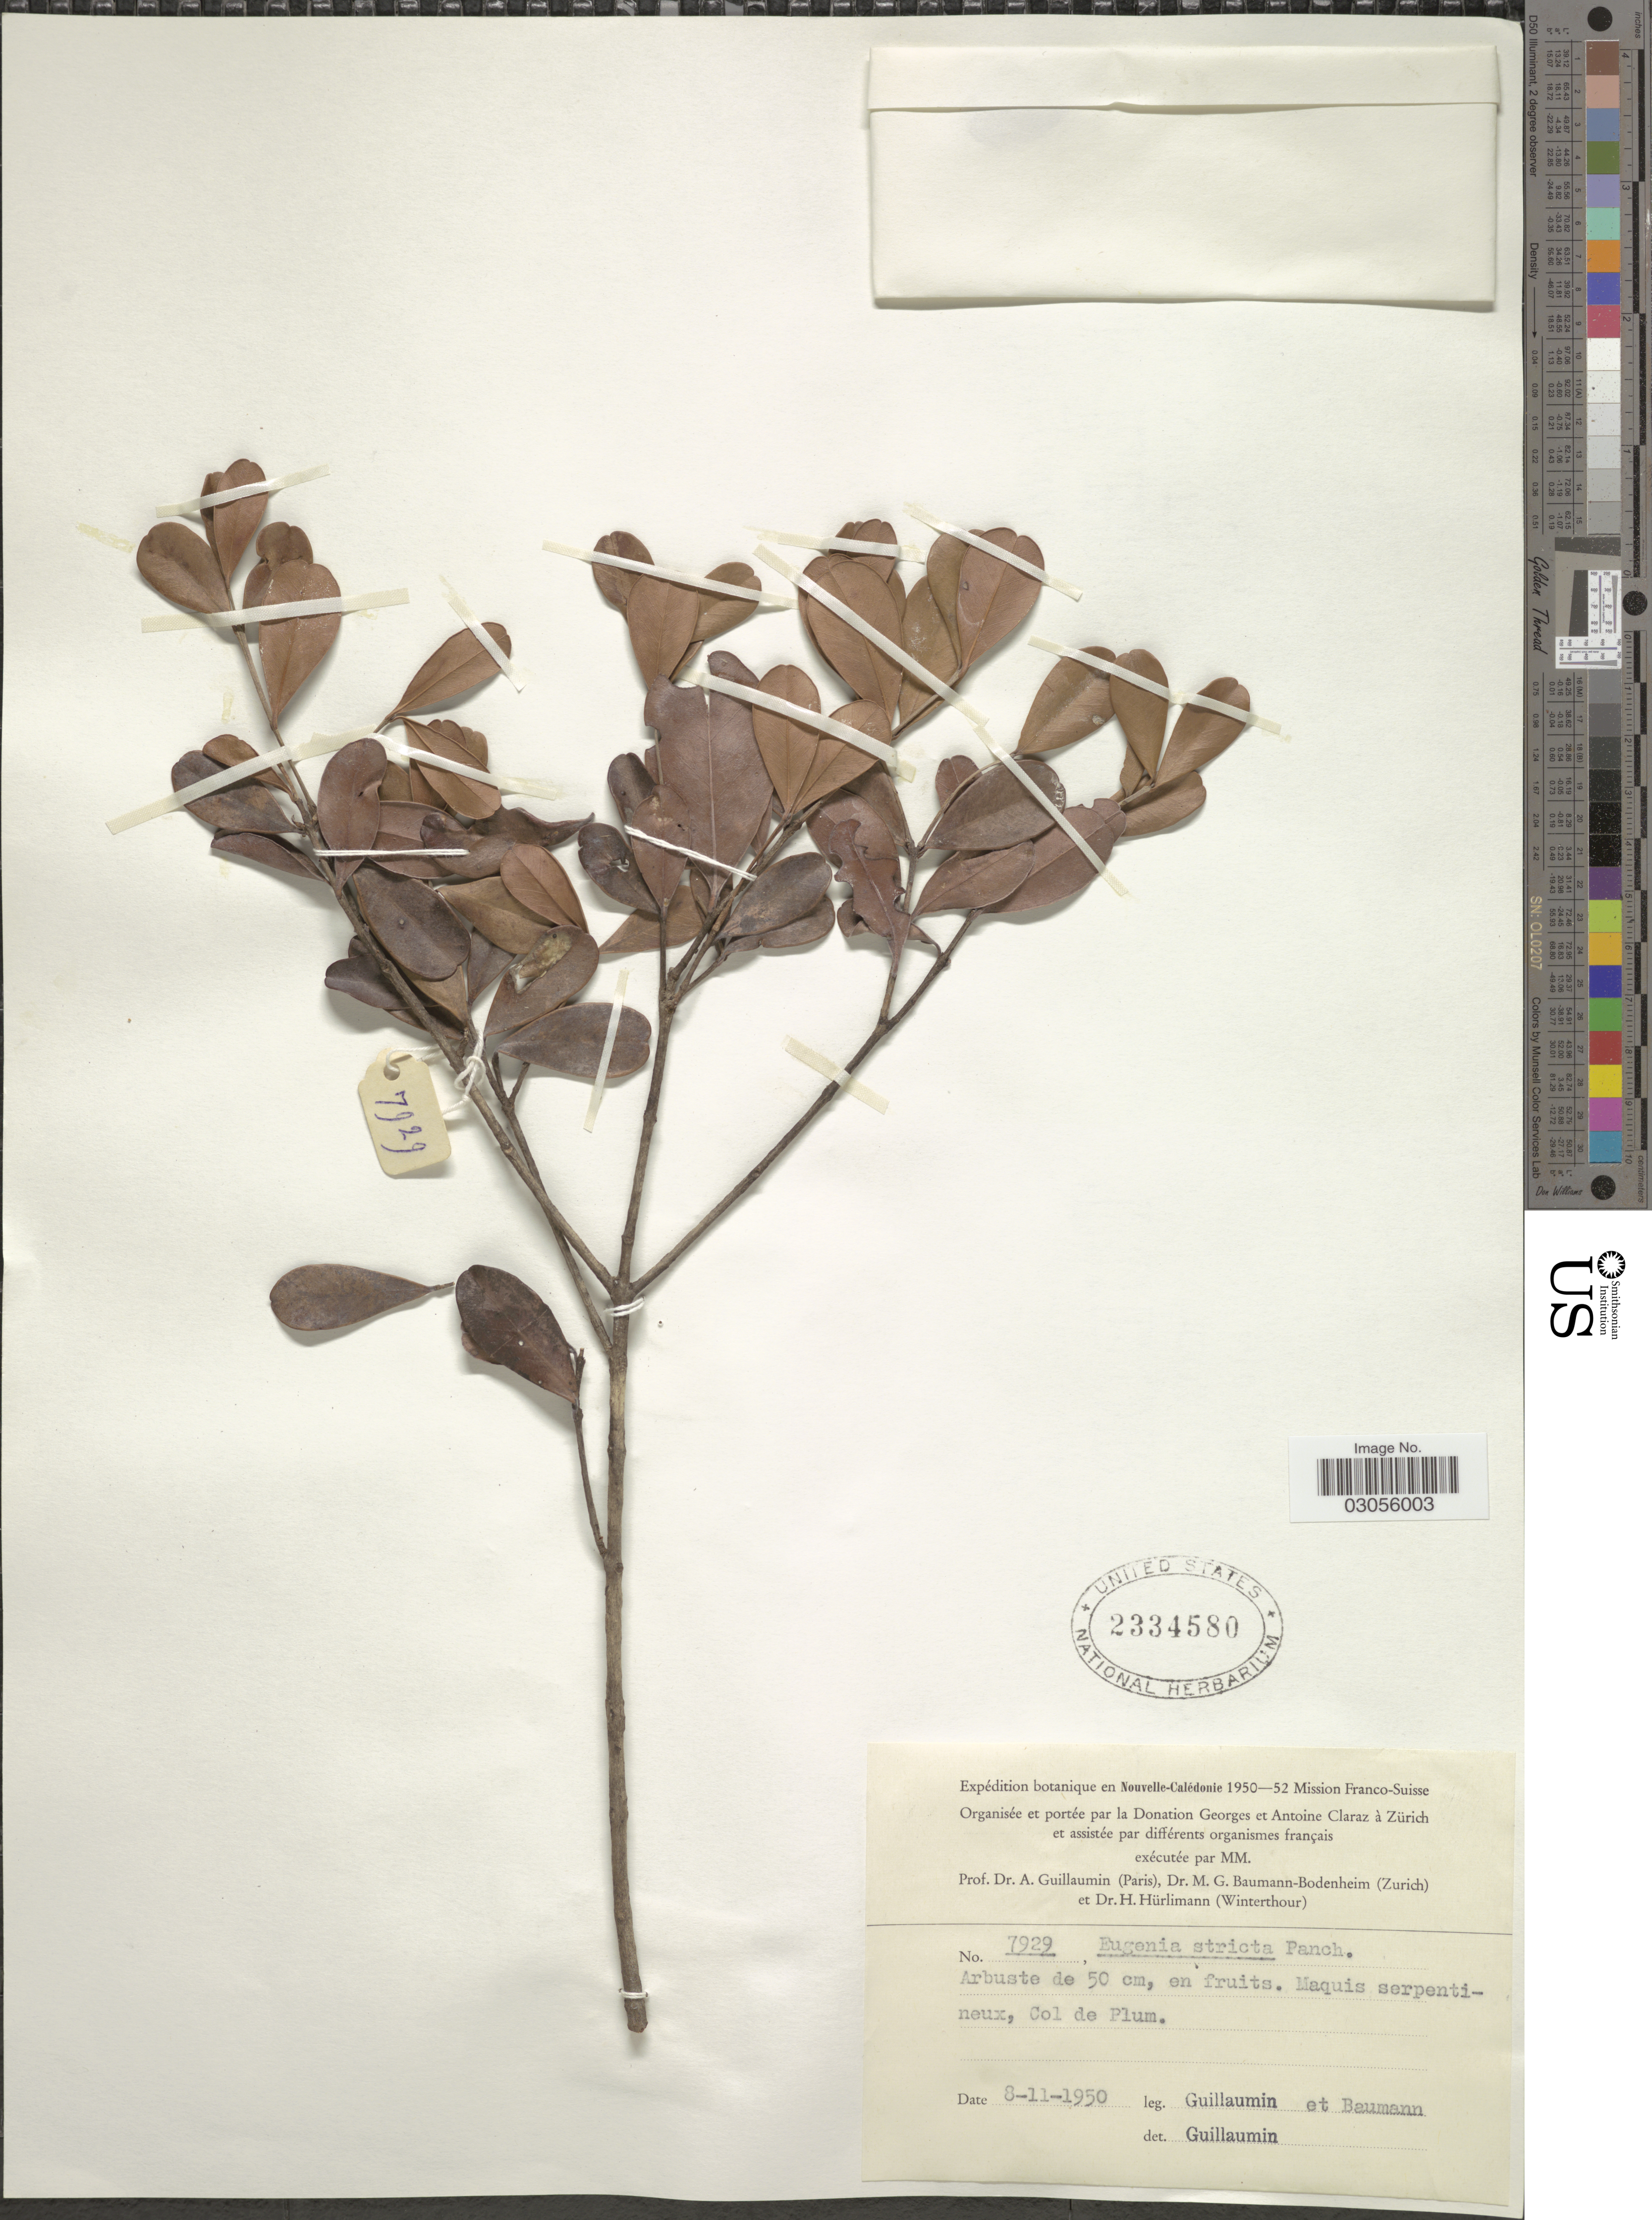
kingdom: Plantae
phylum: Tracheophyta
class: Magnoliopsida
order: Myrtales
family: Myrtaceae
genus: Eugenia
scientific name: Eugenia stricta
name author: Pancher ex Brongn. & Gris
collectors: A. Guillaumin & M. G. Baumann-Bodenheim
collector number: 7929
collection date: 1950-11-08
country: New Caledonia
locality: Maquis serpentineux, Col de Plum.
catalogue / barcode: US 2334580